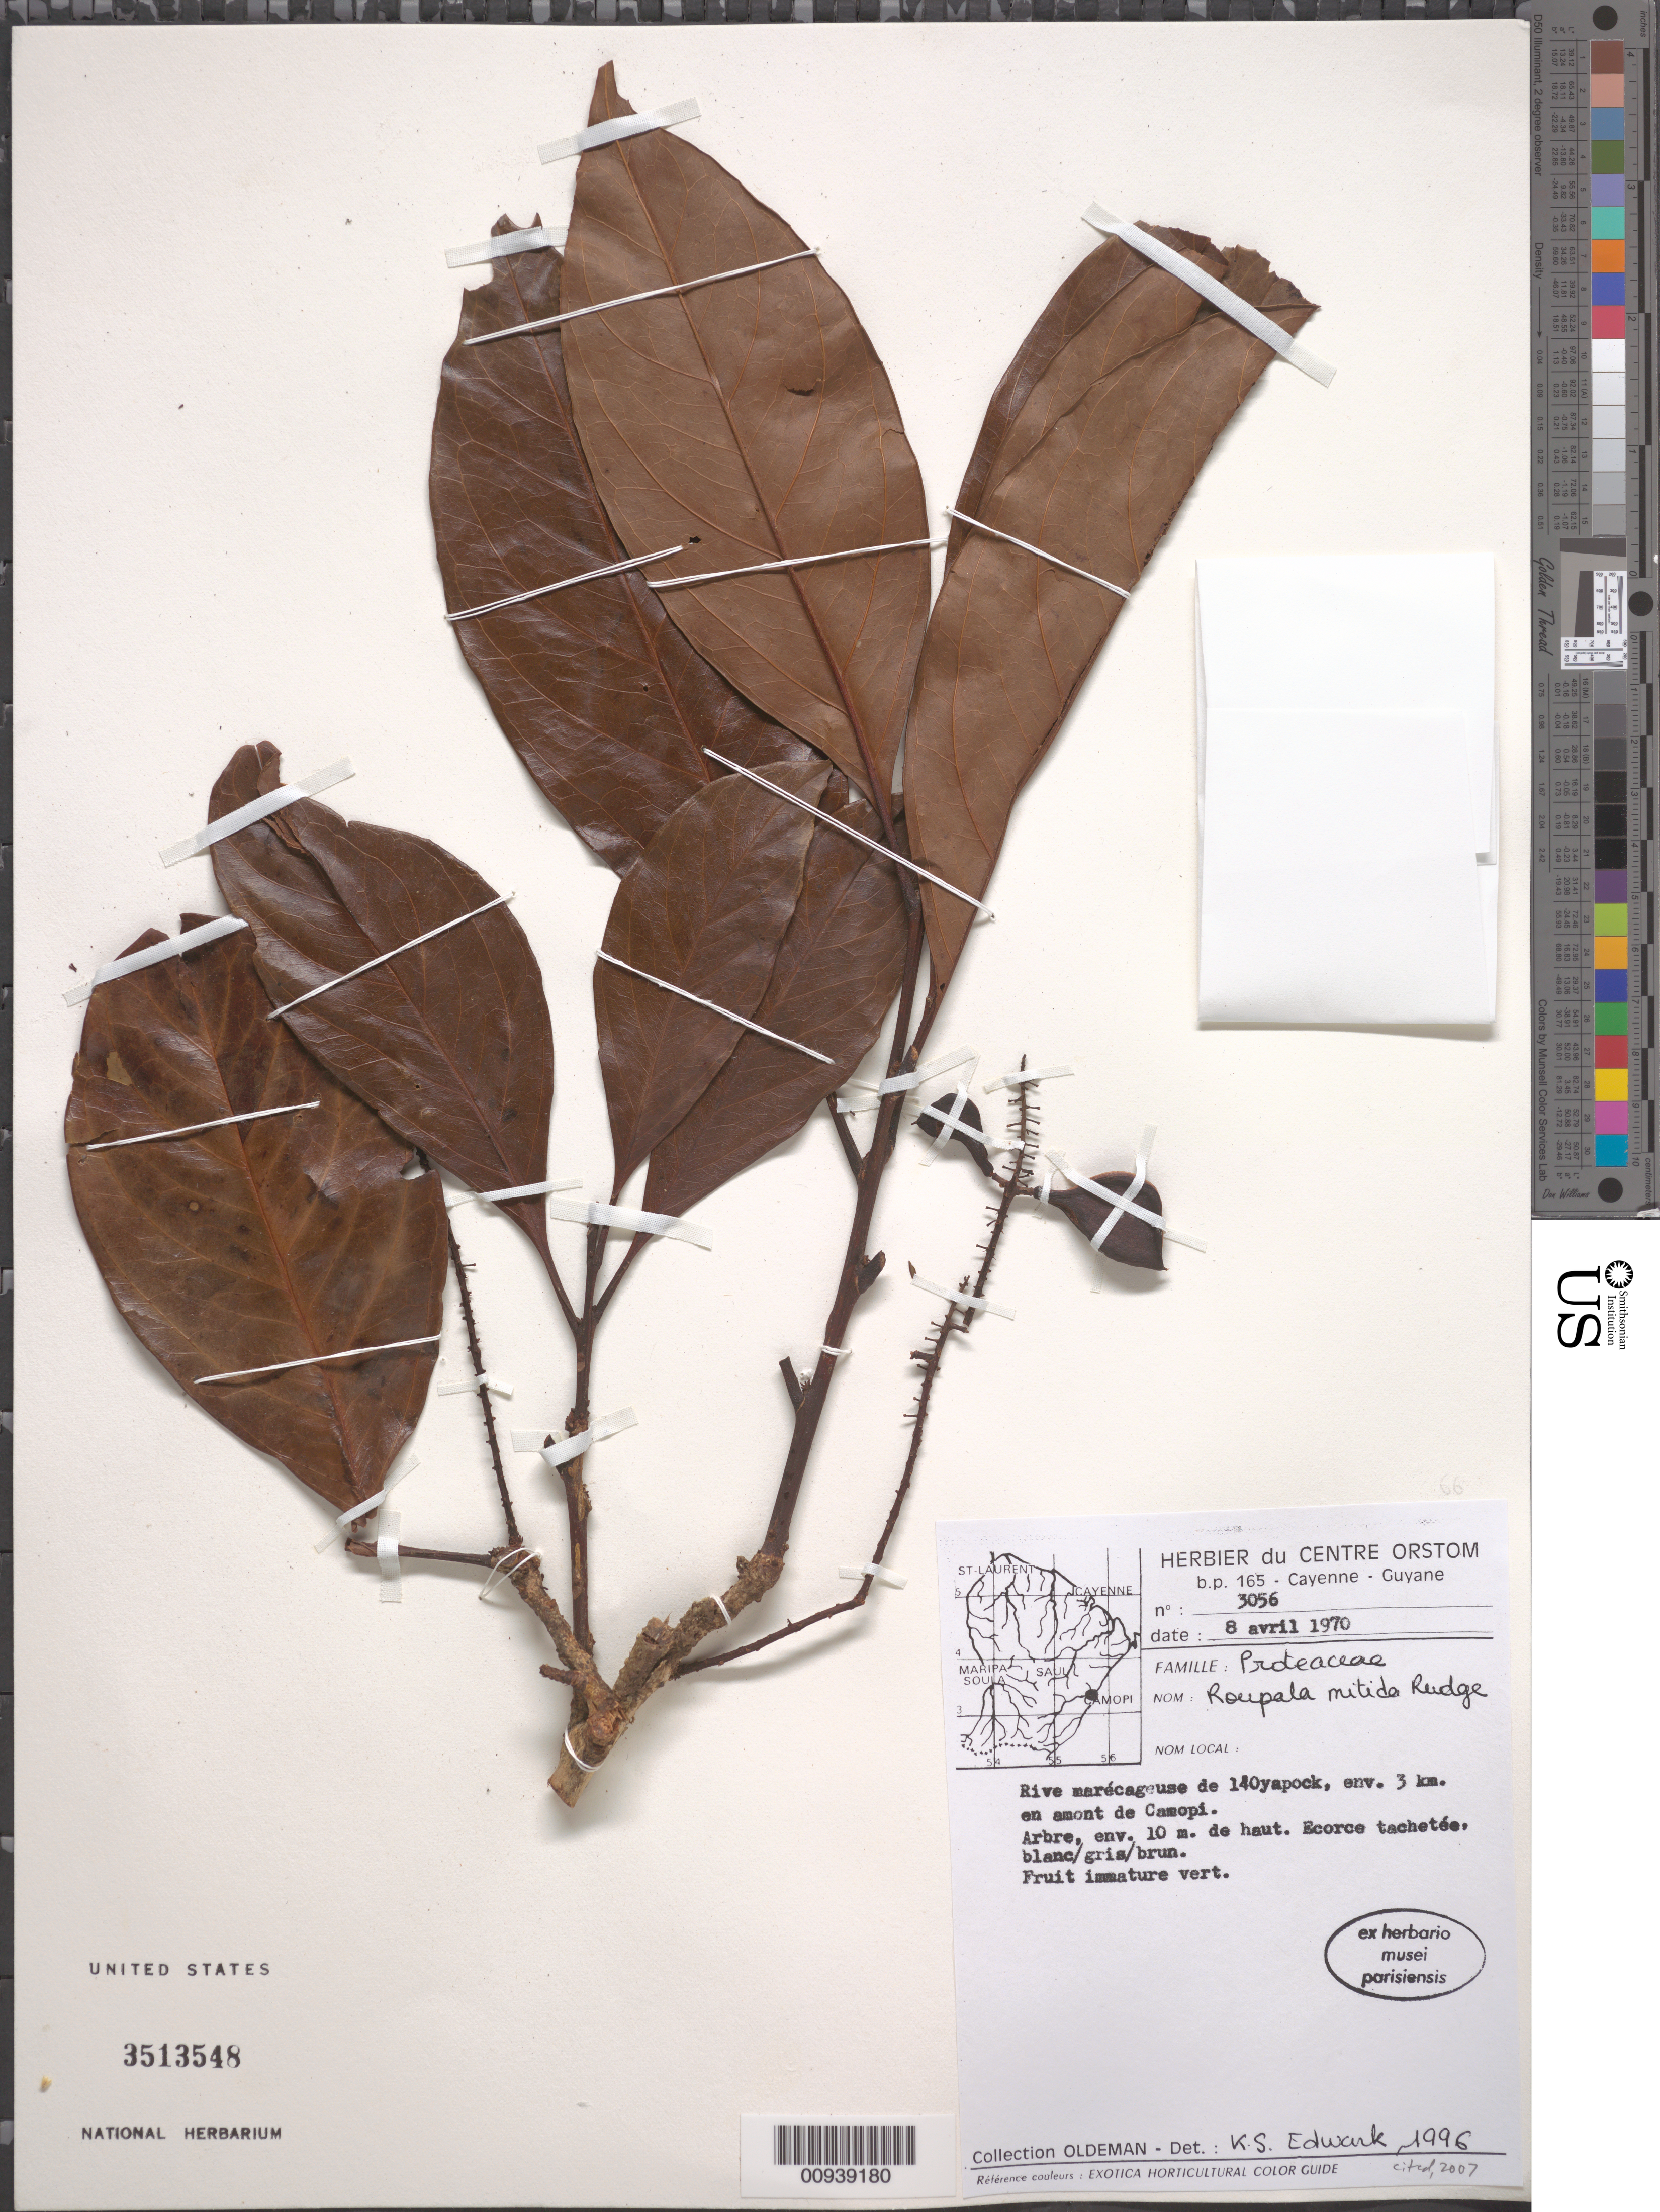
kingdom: Plantae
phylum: Tracheophyta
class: Magnoliopsida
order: Proteales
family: Proteaceae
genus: Roupala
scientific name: Roupala nitida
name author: Rudge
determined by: Edwards, K. S.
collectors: R. Oldeman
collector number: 3056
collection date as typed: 8-Apr-70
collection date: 1970-04-08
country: French Guiana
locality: Rives de l'Oyapock, environs 3 km en amont de Camopi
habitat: Rive marecaguse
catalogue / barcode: US 3513548